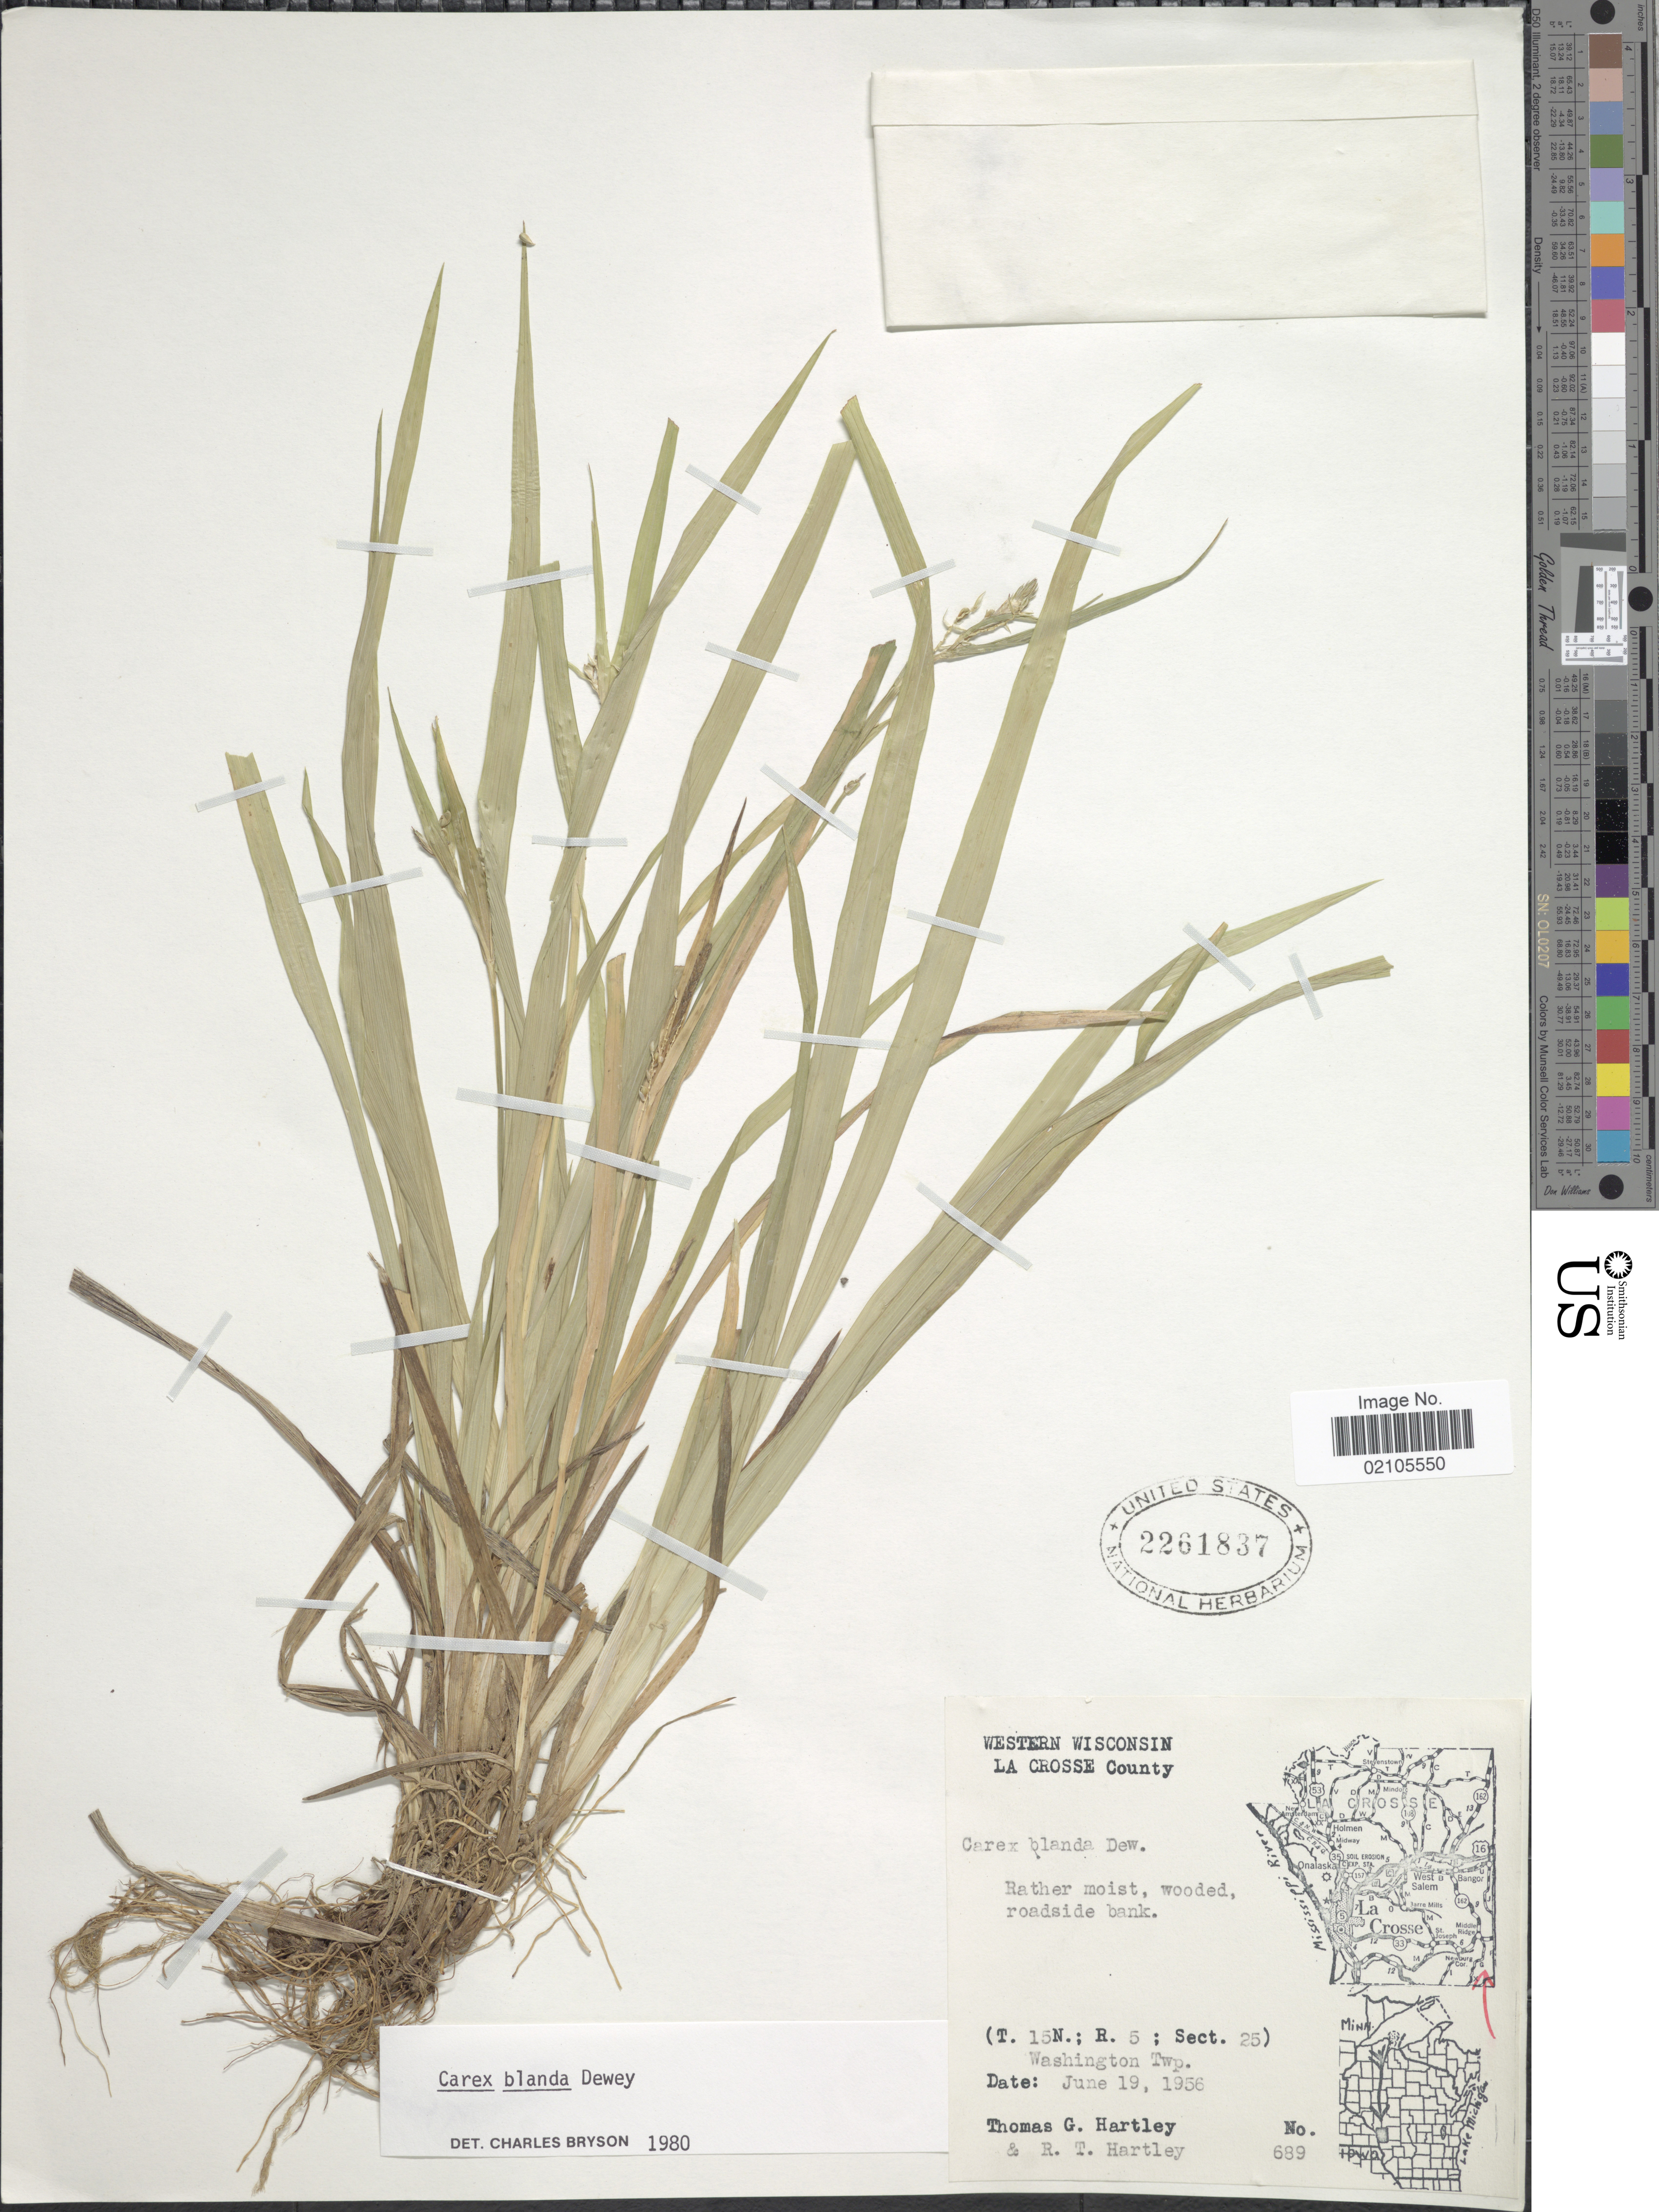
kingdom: Plantae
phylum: Tracheophyta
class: Liliopsida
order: Poales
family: Cyperaceae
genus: Carex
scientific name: Carex blanda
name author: Dewey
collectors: T. G. Hartley & R. T. Hartley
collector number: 689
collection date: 1956-06-19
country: United States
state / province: Wisconsin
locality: Western Wisconsin. La Crosse County. rather moist, wooded, roadside bank. 9T. 15N.; R. 5 ; Sect. 25) Washington Twp.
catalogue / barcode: US 2261837